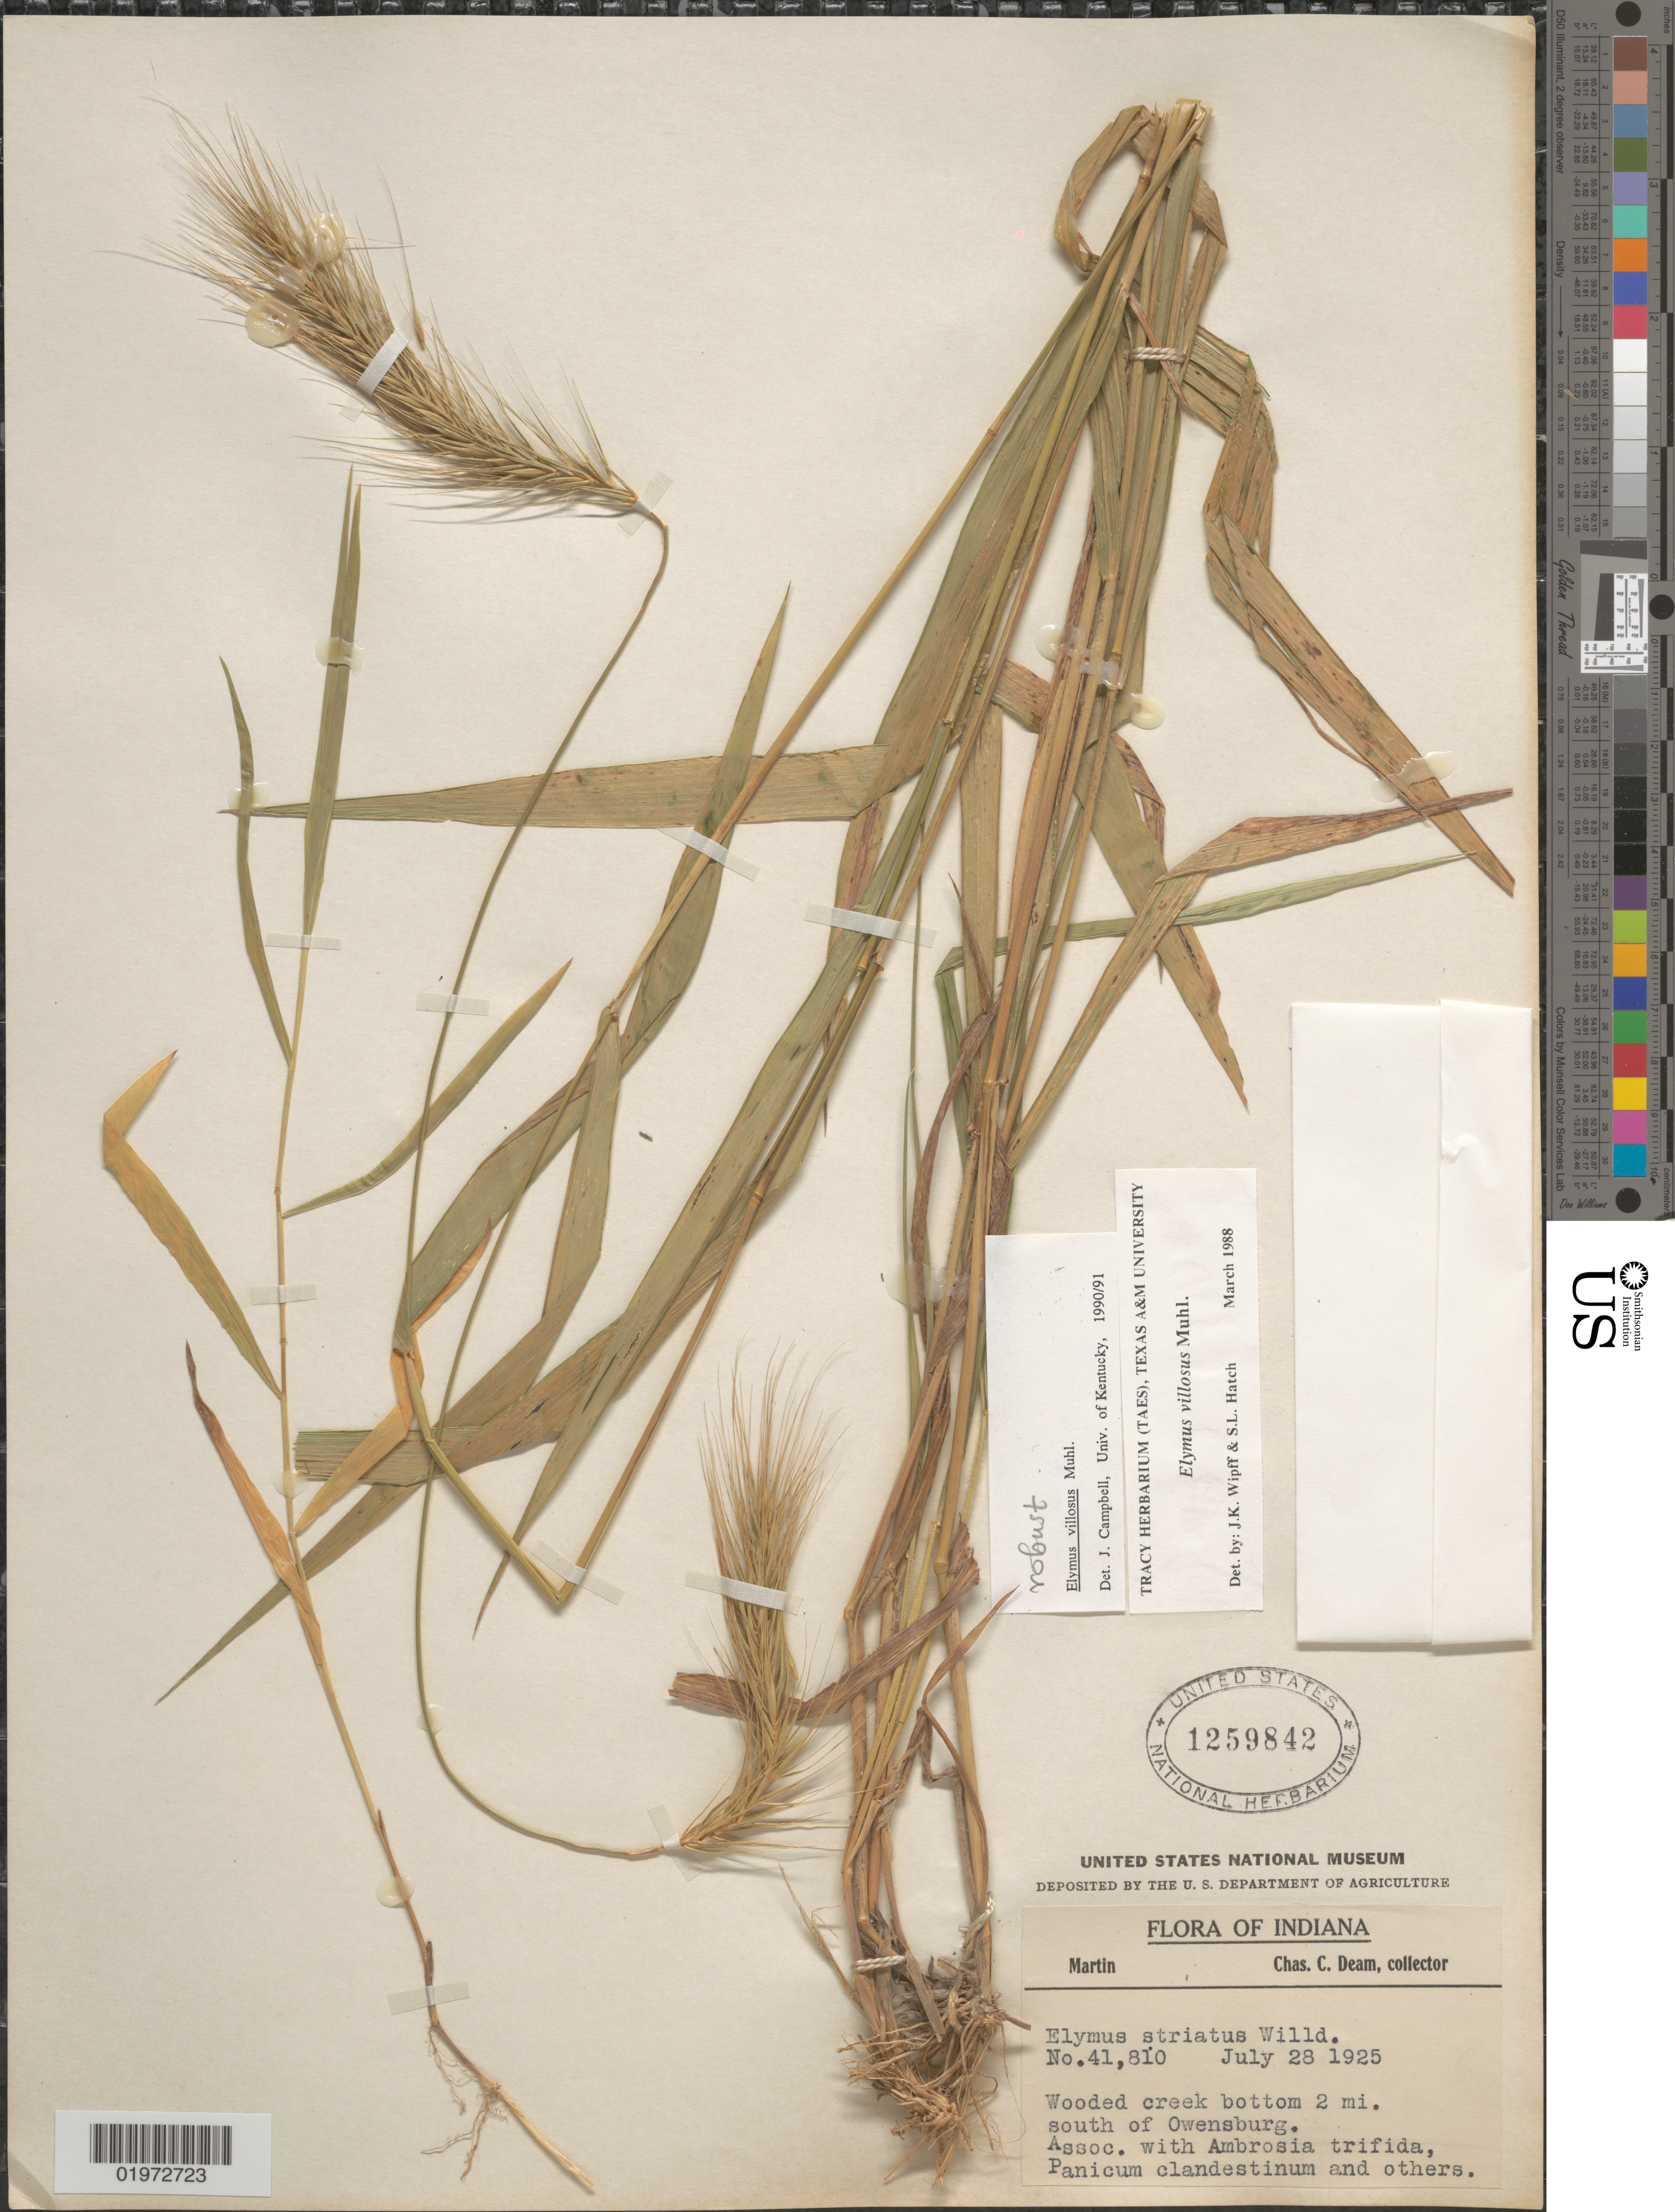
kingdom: Plantae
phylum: Tracheophyta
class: Liliopsida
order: Poales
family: Poaceae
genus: Elymus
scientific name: Elymus villosus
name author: Muhl. ex Willd.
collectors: C. C. Deam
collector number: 41810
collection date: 1925-07-28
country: United States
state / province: Indiana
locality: Martin. Wooded creek bottom 2 mi. south of Owensburg.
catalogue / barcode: US 1259842